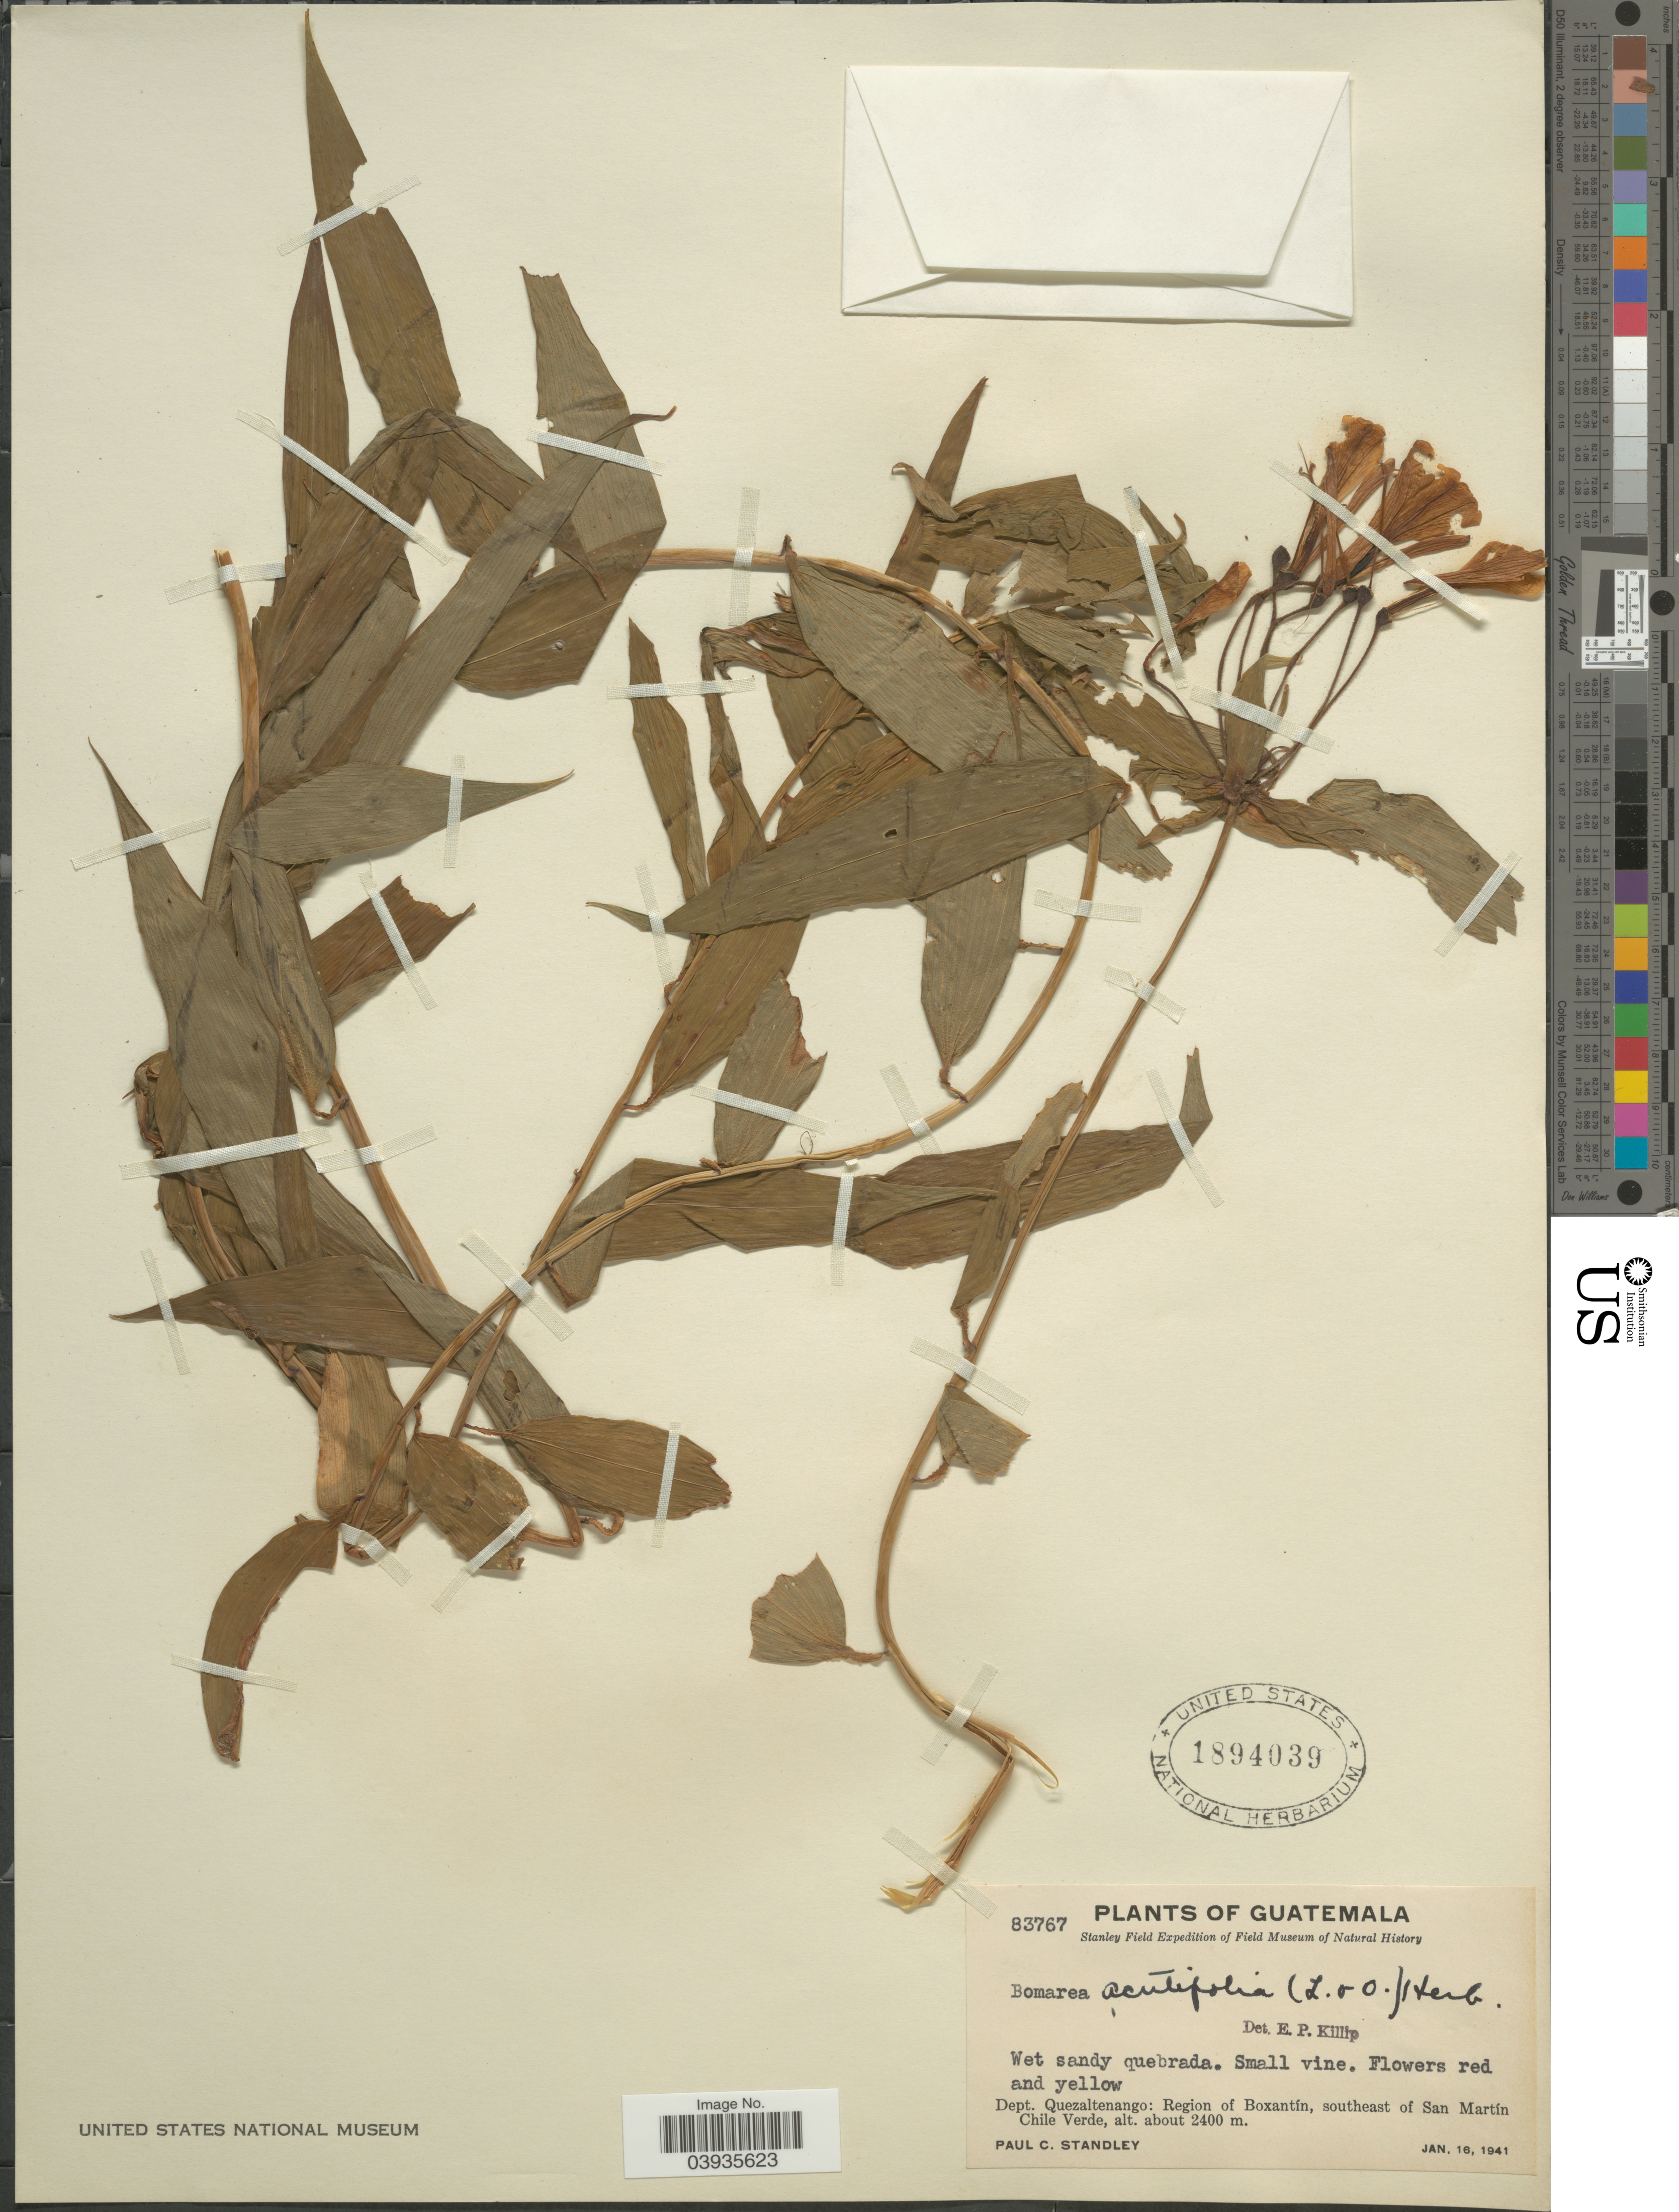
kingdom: Plantae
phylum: Tracheophyta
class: Liliopsida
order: Liliales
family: Alstroemeriaceae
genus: Bomarea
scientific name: Bomarea acutifolia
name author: (Link & Otto) Herb.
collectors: P. C. Standley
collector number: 83767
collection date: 1941-01-16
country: Guatemala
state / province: Quetzaltenango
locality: Dept. Quezaltenango: Region of Boxantín, southeast of San Martín Chile Verde.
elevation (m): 2400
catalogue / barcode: US 1894039